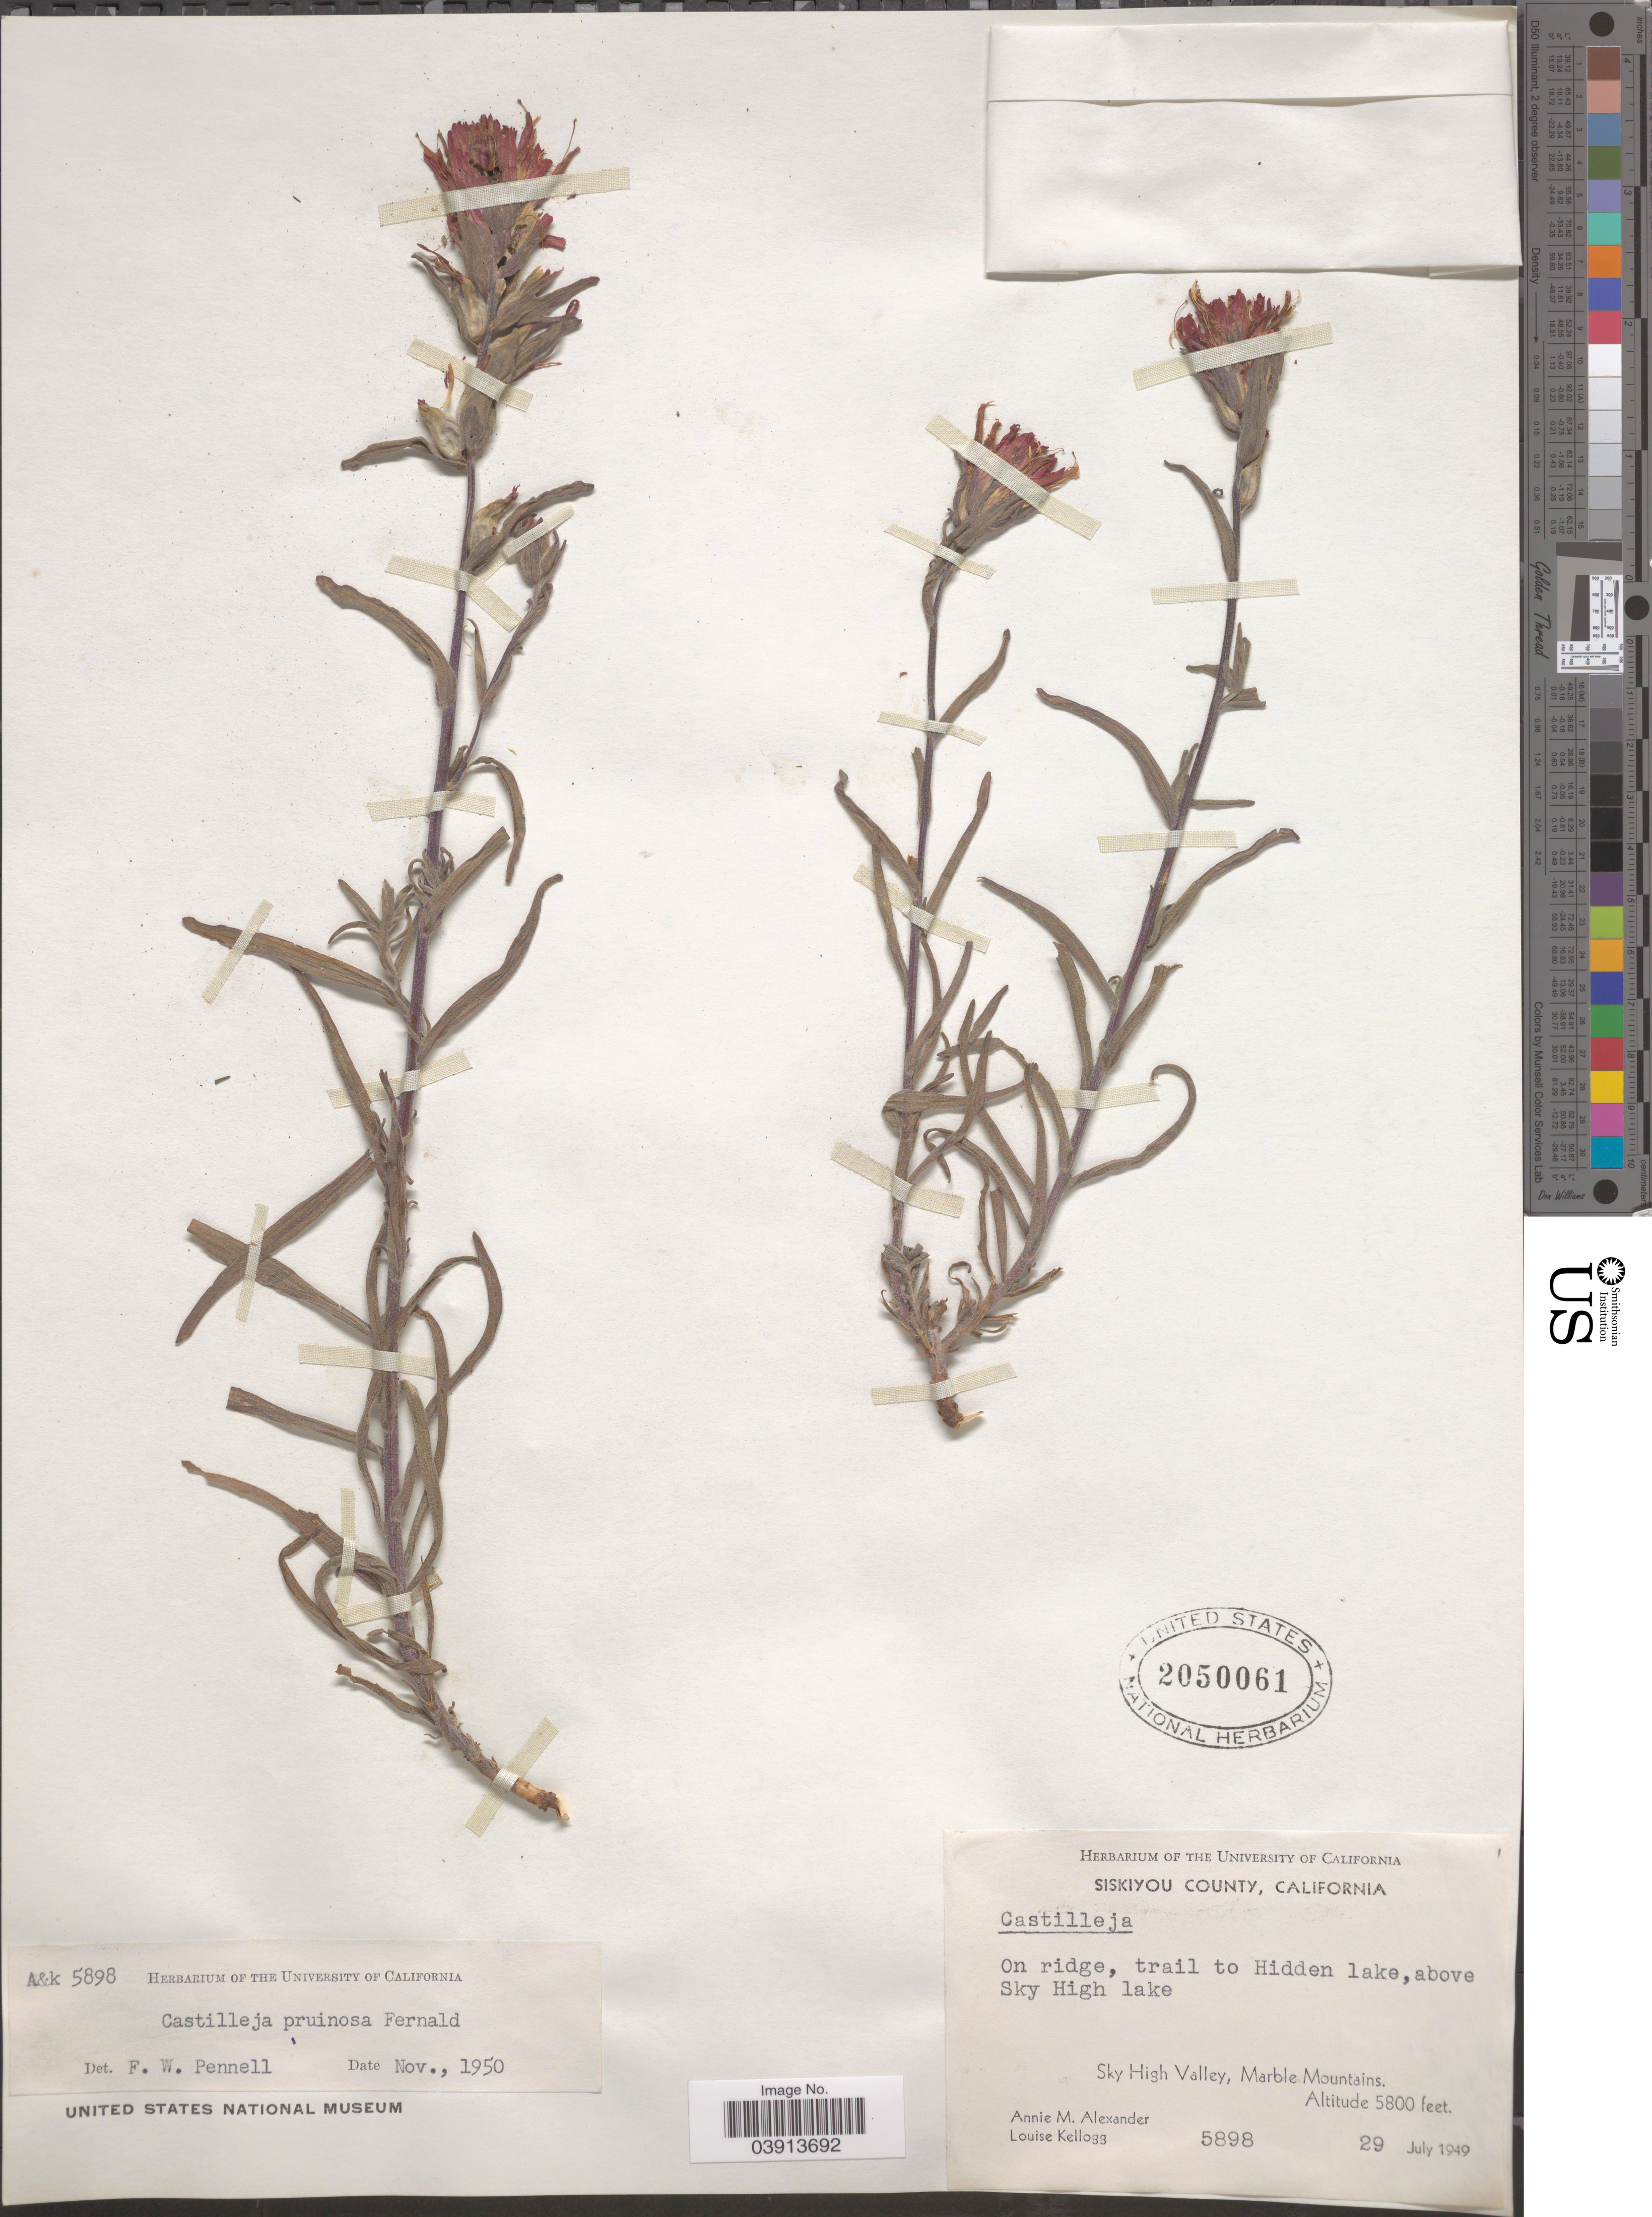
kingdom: Plantae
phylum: Tracheophyta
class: Magnoliopsida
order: Lamiales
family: Orobanchaceae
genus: Castilleja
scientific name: Castilleja pruinosa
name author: Fernald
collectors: A. M. Alexander & L. Kellogg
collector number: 5898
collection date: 1949-07-29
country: United States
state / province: California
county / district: Siskiyou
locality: Siskiyou County. On ridge, trail to Hidden lake, above Sky High lake. Sky High Valley, Marble Mountains.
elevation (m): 1768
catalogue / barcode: US 2050061